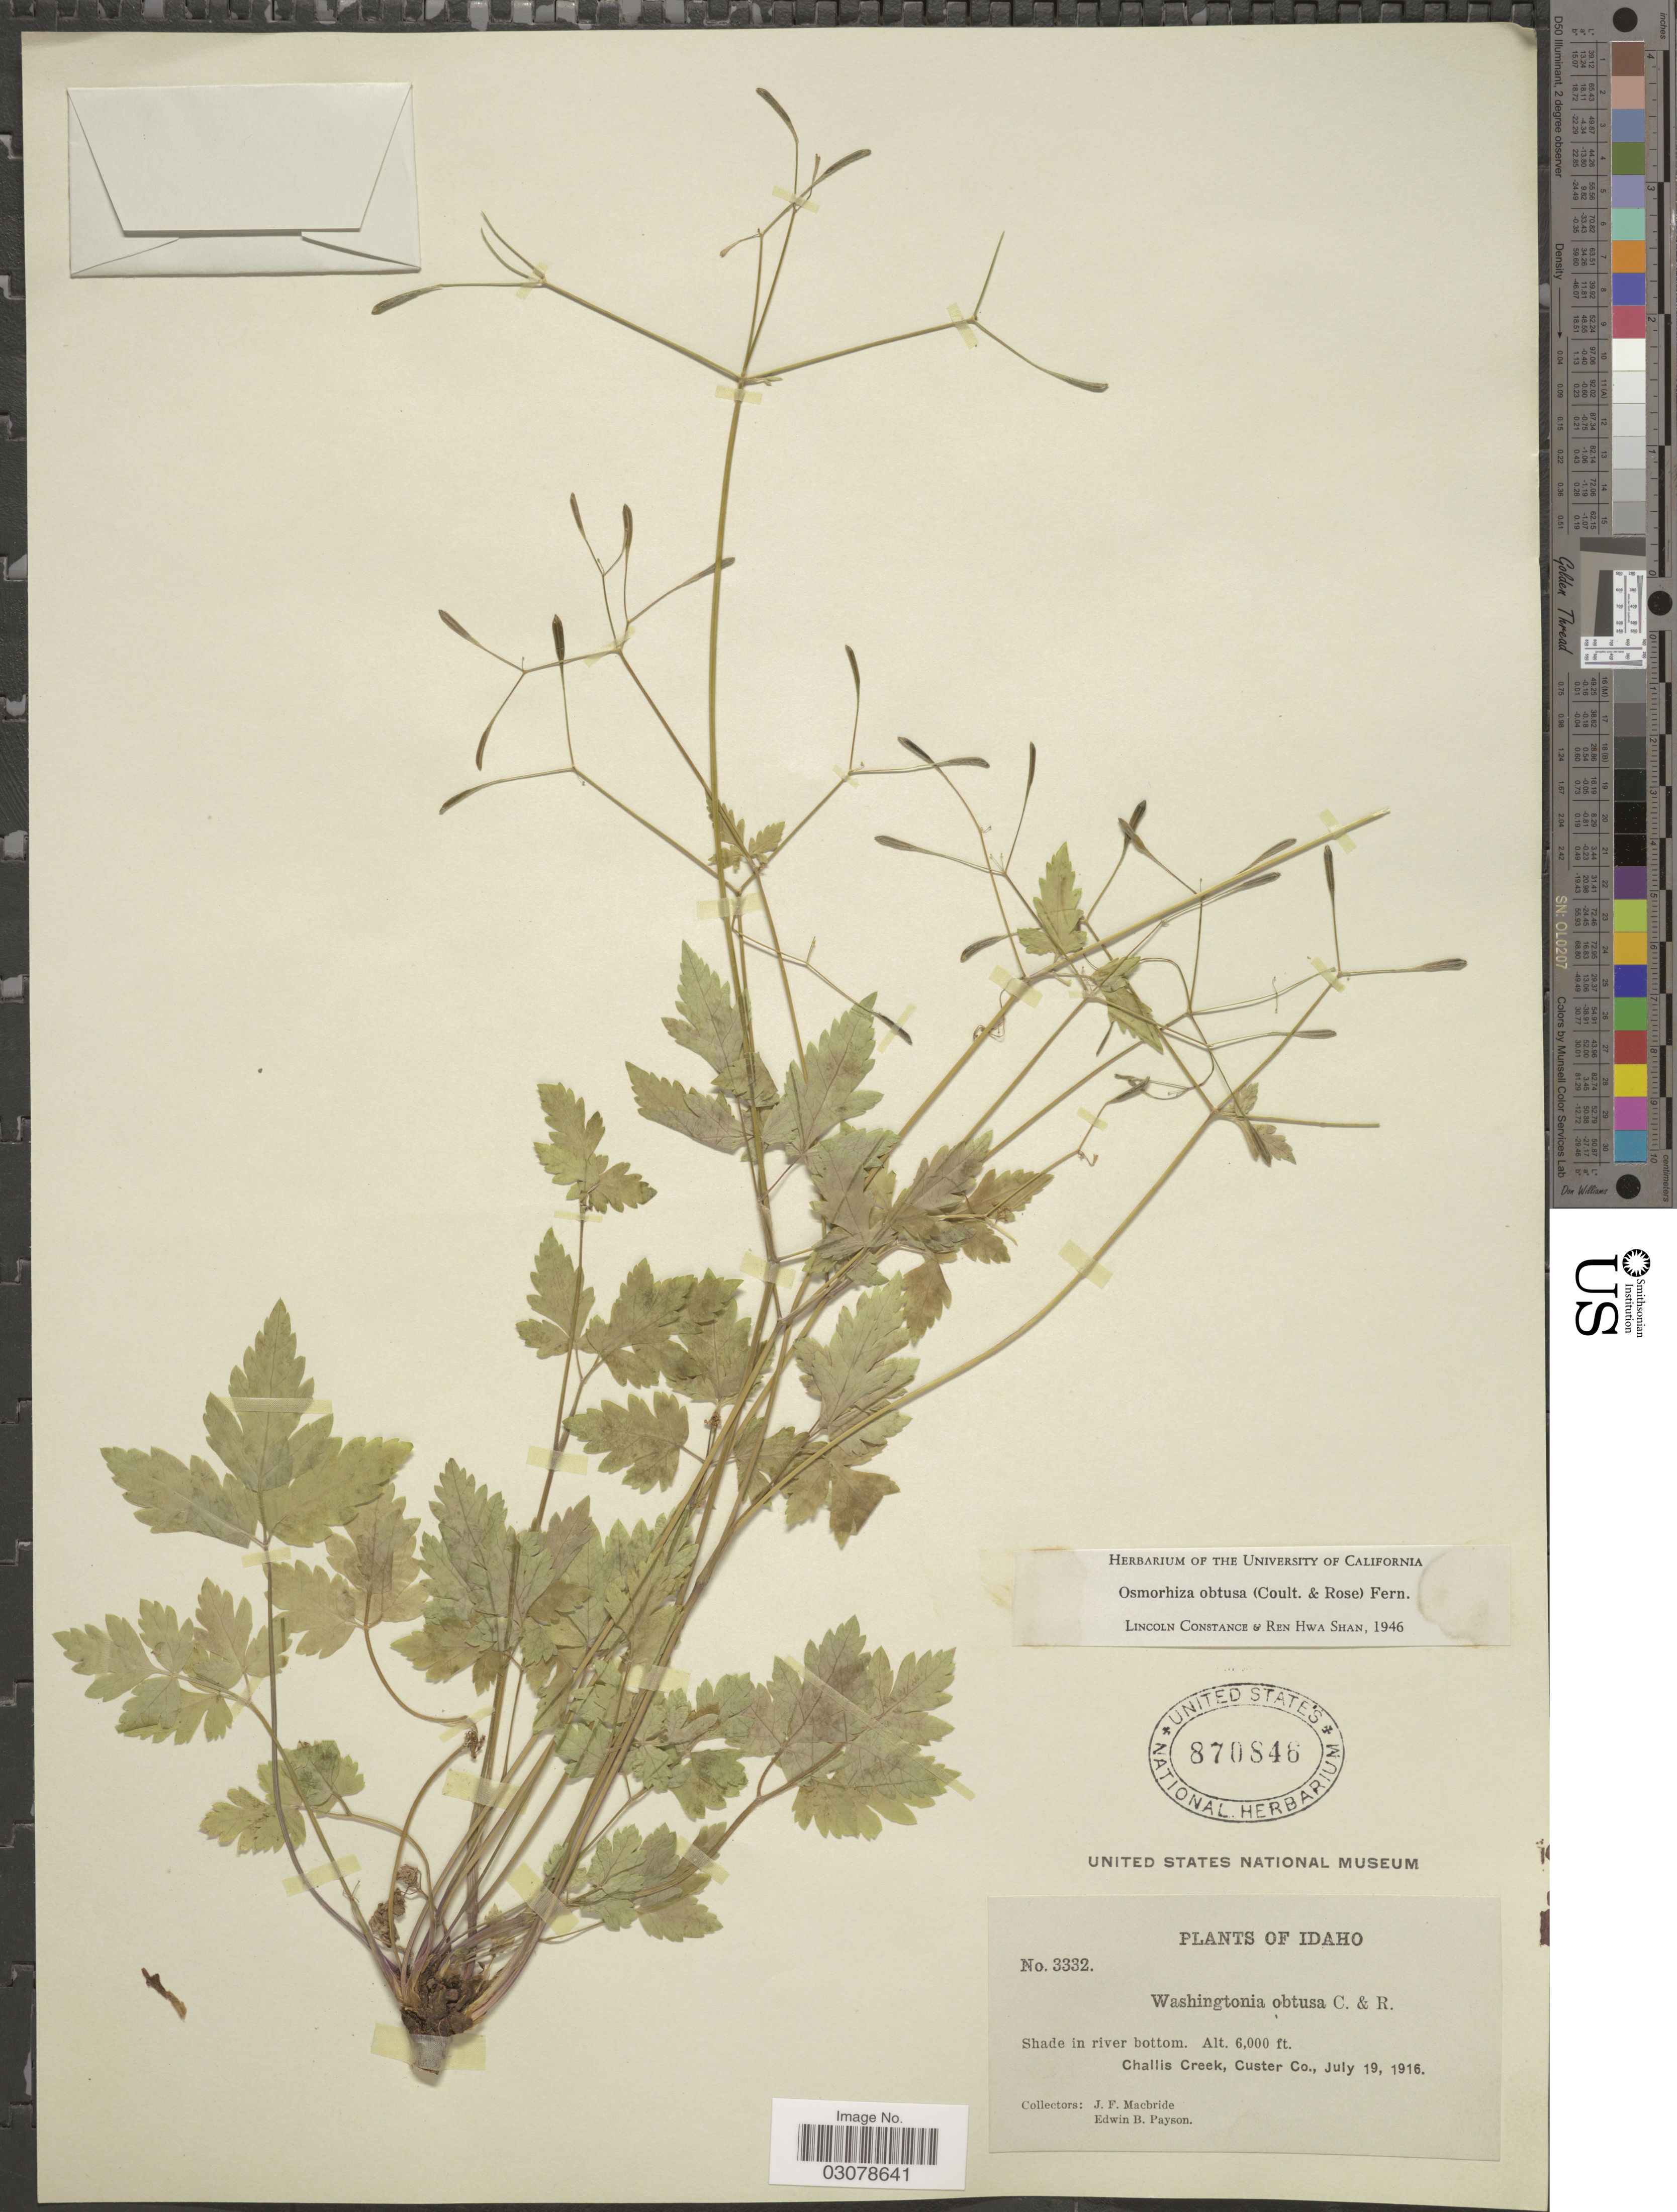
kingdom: Plantae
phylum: Tracheophyta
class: Magnoliopsida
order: Apiales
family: Apiaceae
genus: Osmorhiza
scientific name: Osmorhiza obtusa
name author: (J.M. Coult. & Rose) Fernald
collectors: J. F. Macbride & E. B. Payson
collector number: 3332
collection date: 1916-07-19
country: United States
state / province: Idaho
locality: Shade in river bottom. Challis Creek, Custer Co.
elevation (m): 1829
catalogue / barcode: US 870846